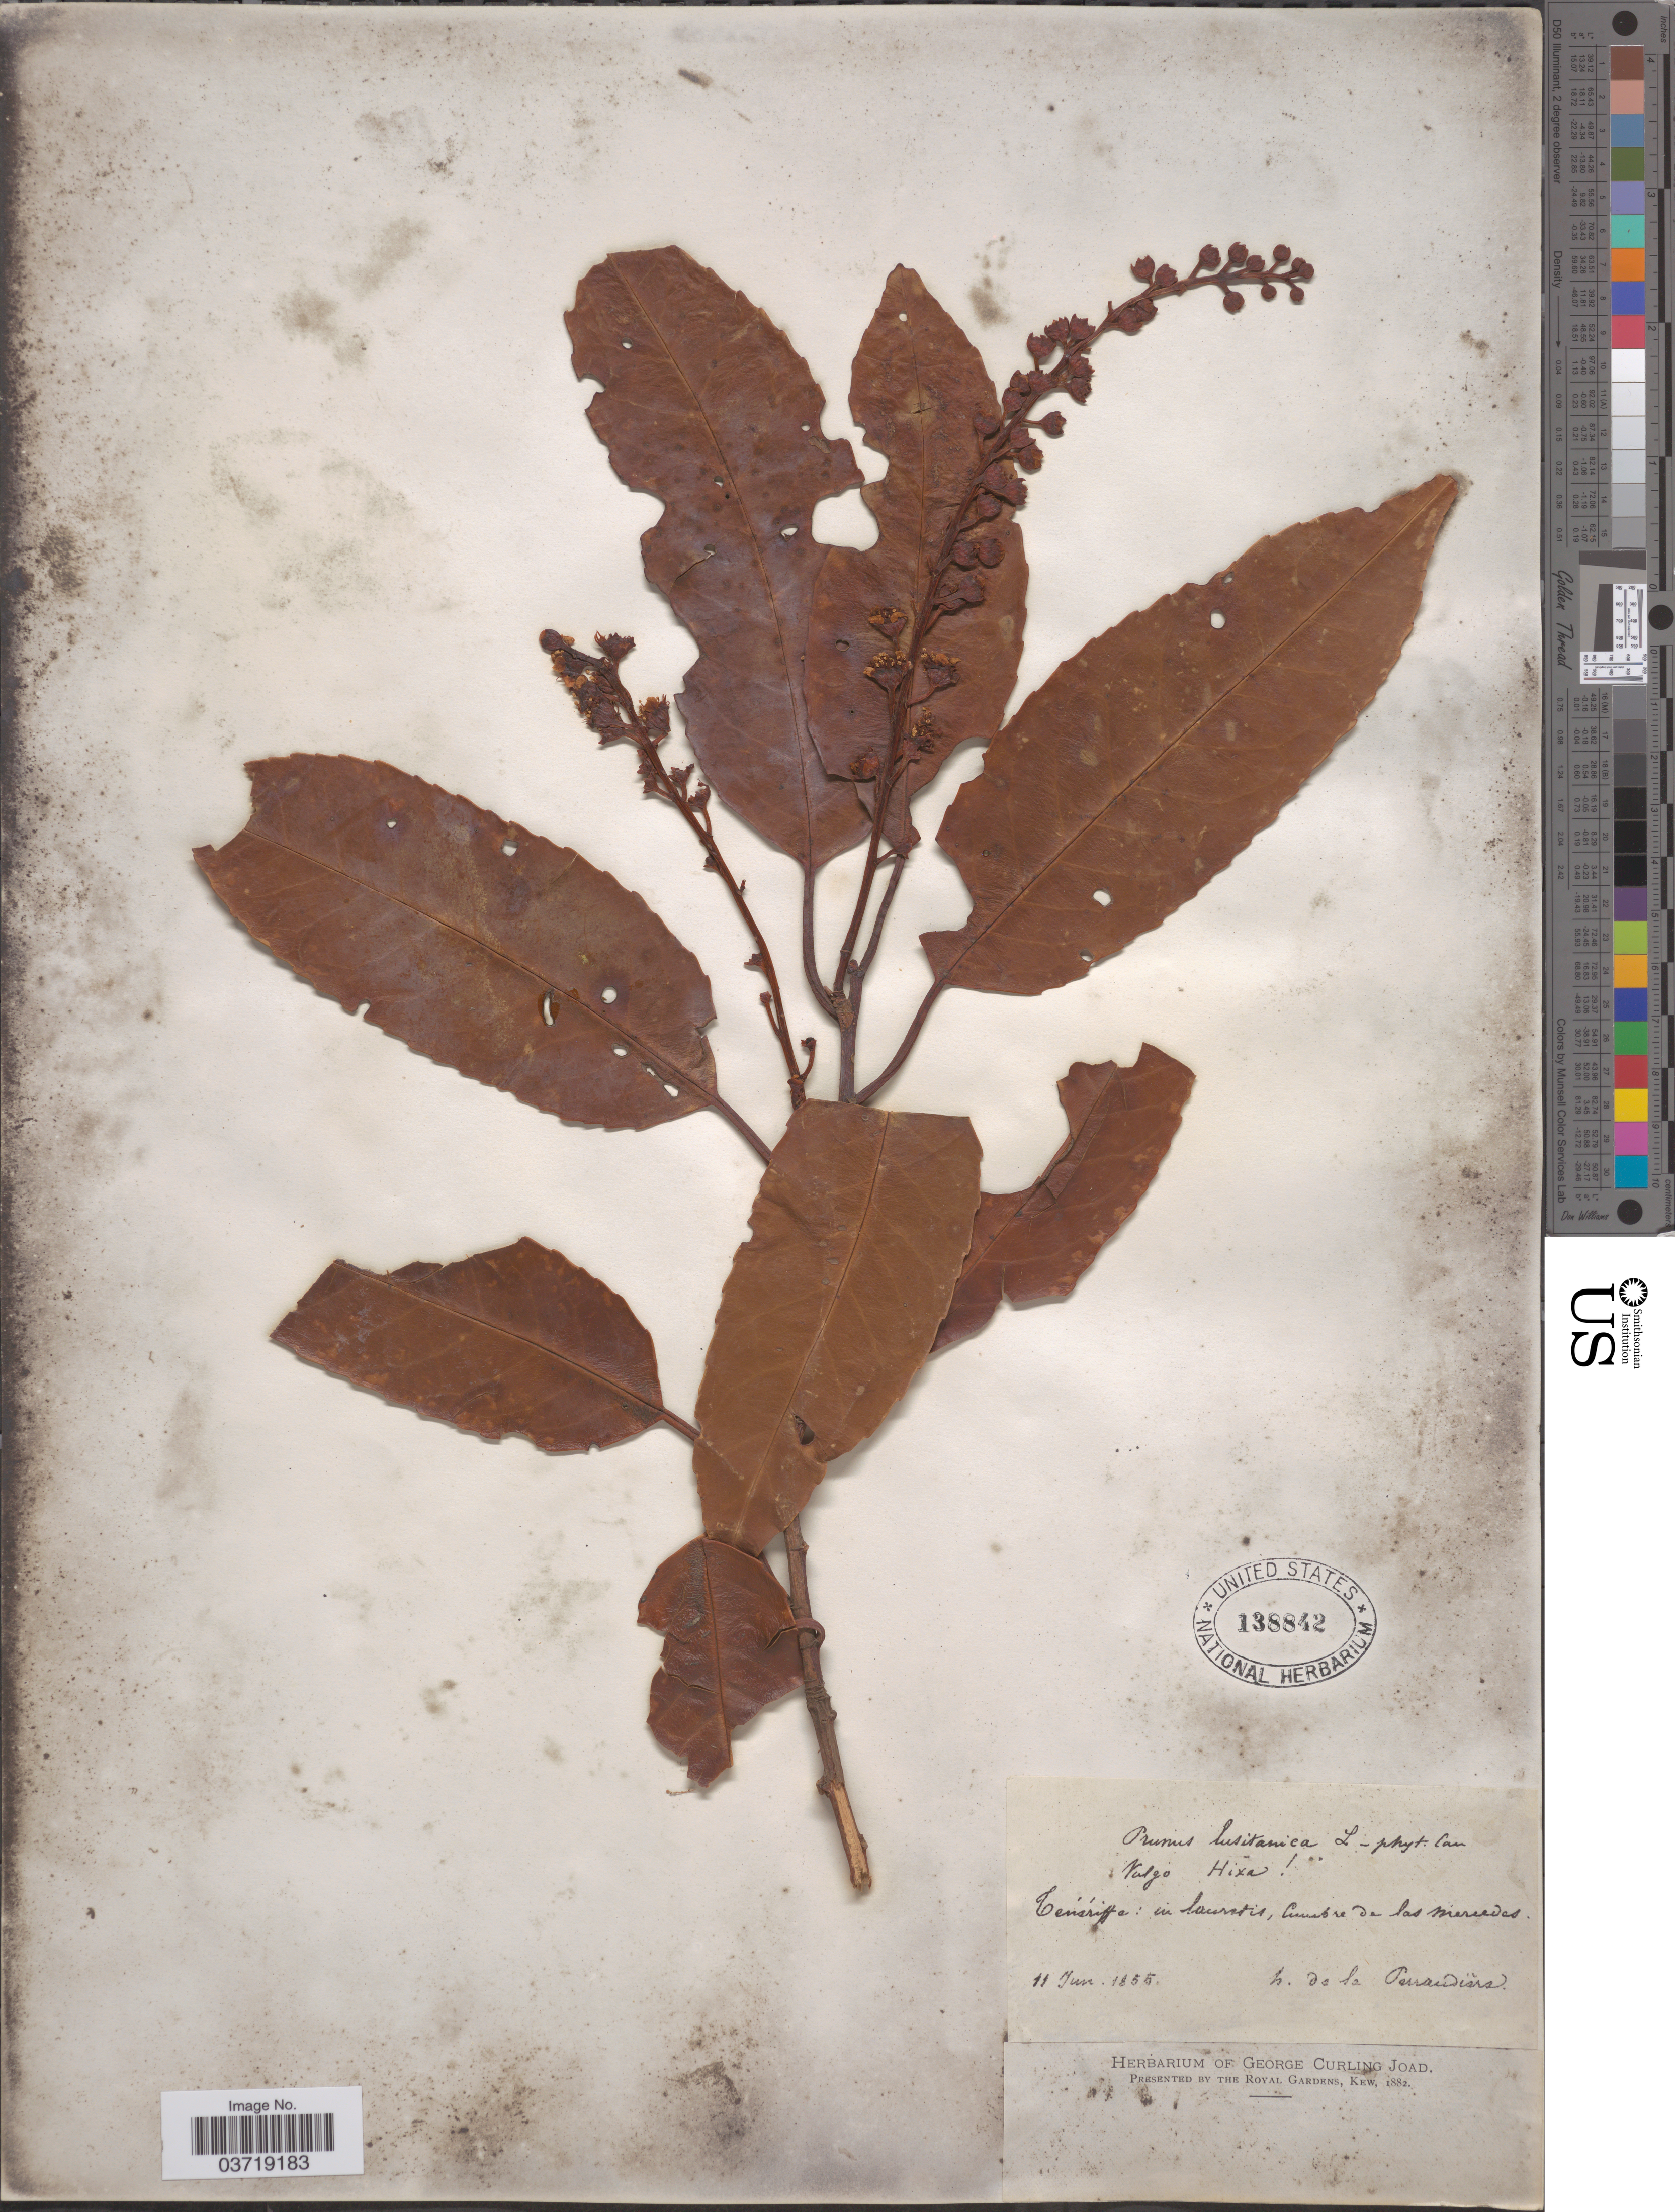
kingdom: Plantae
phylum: Tracheophyta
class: Magnoliopsida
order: Rosales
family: Rosaceae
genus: Prunus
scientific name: Prunus lusitanica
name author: L.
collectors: Perraudierè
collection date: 1855-06-11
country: Spain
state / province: Canarias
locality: Téneriffe: in lucratis, Cumbre de las Mercedes.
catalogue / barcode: US 138842